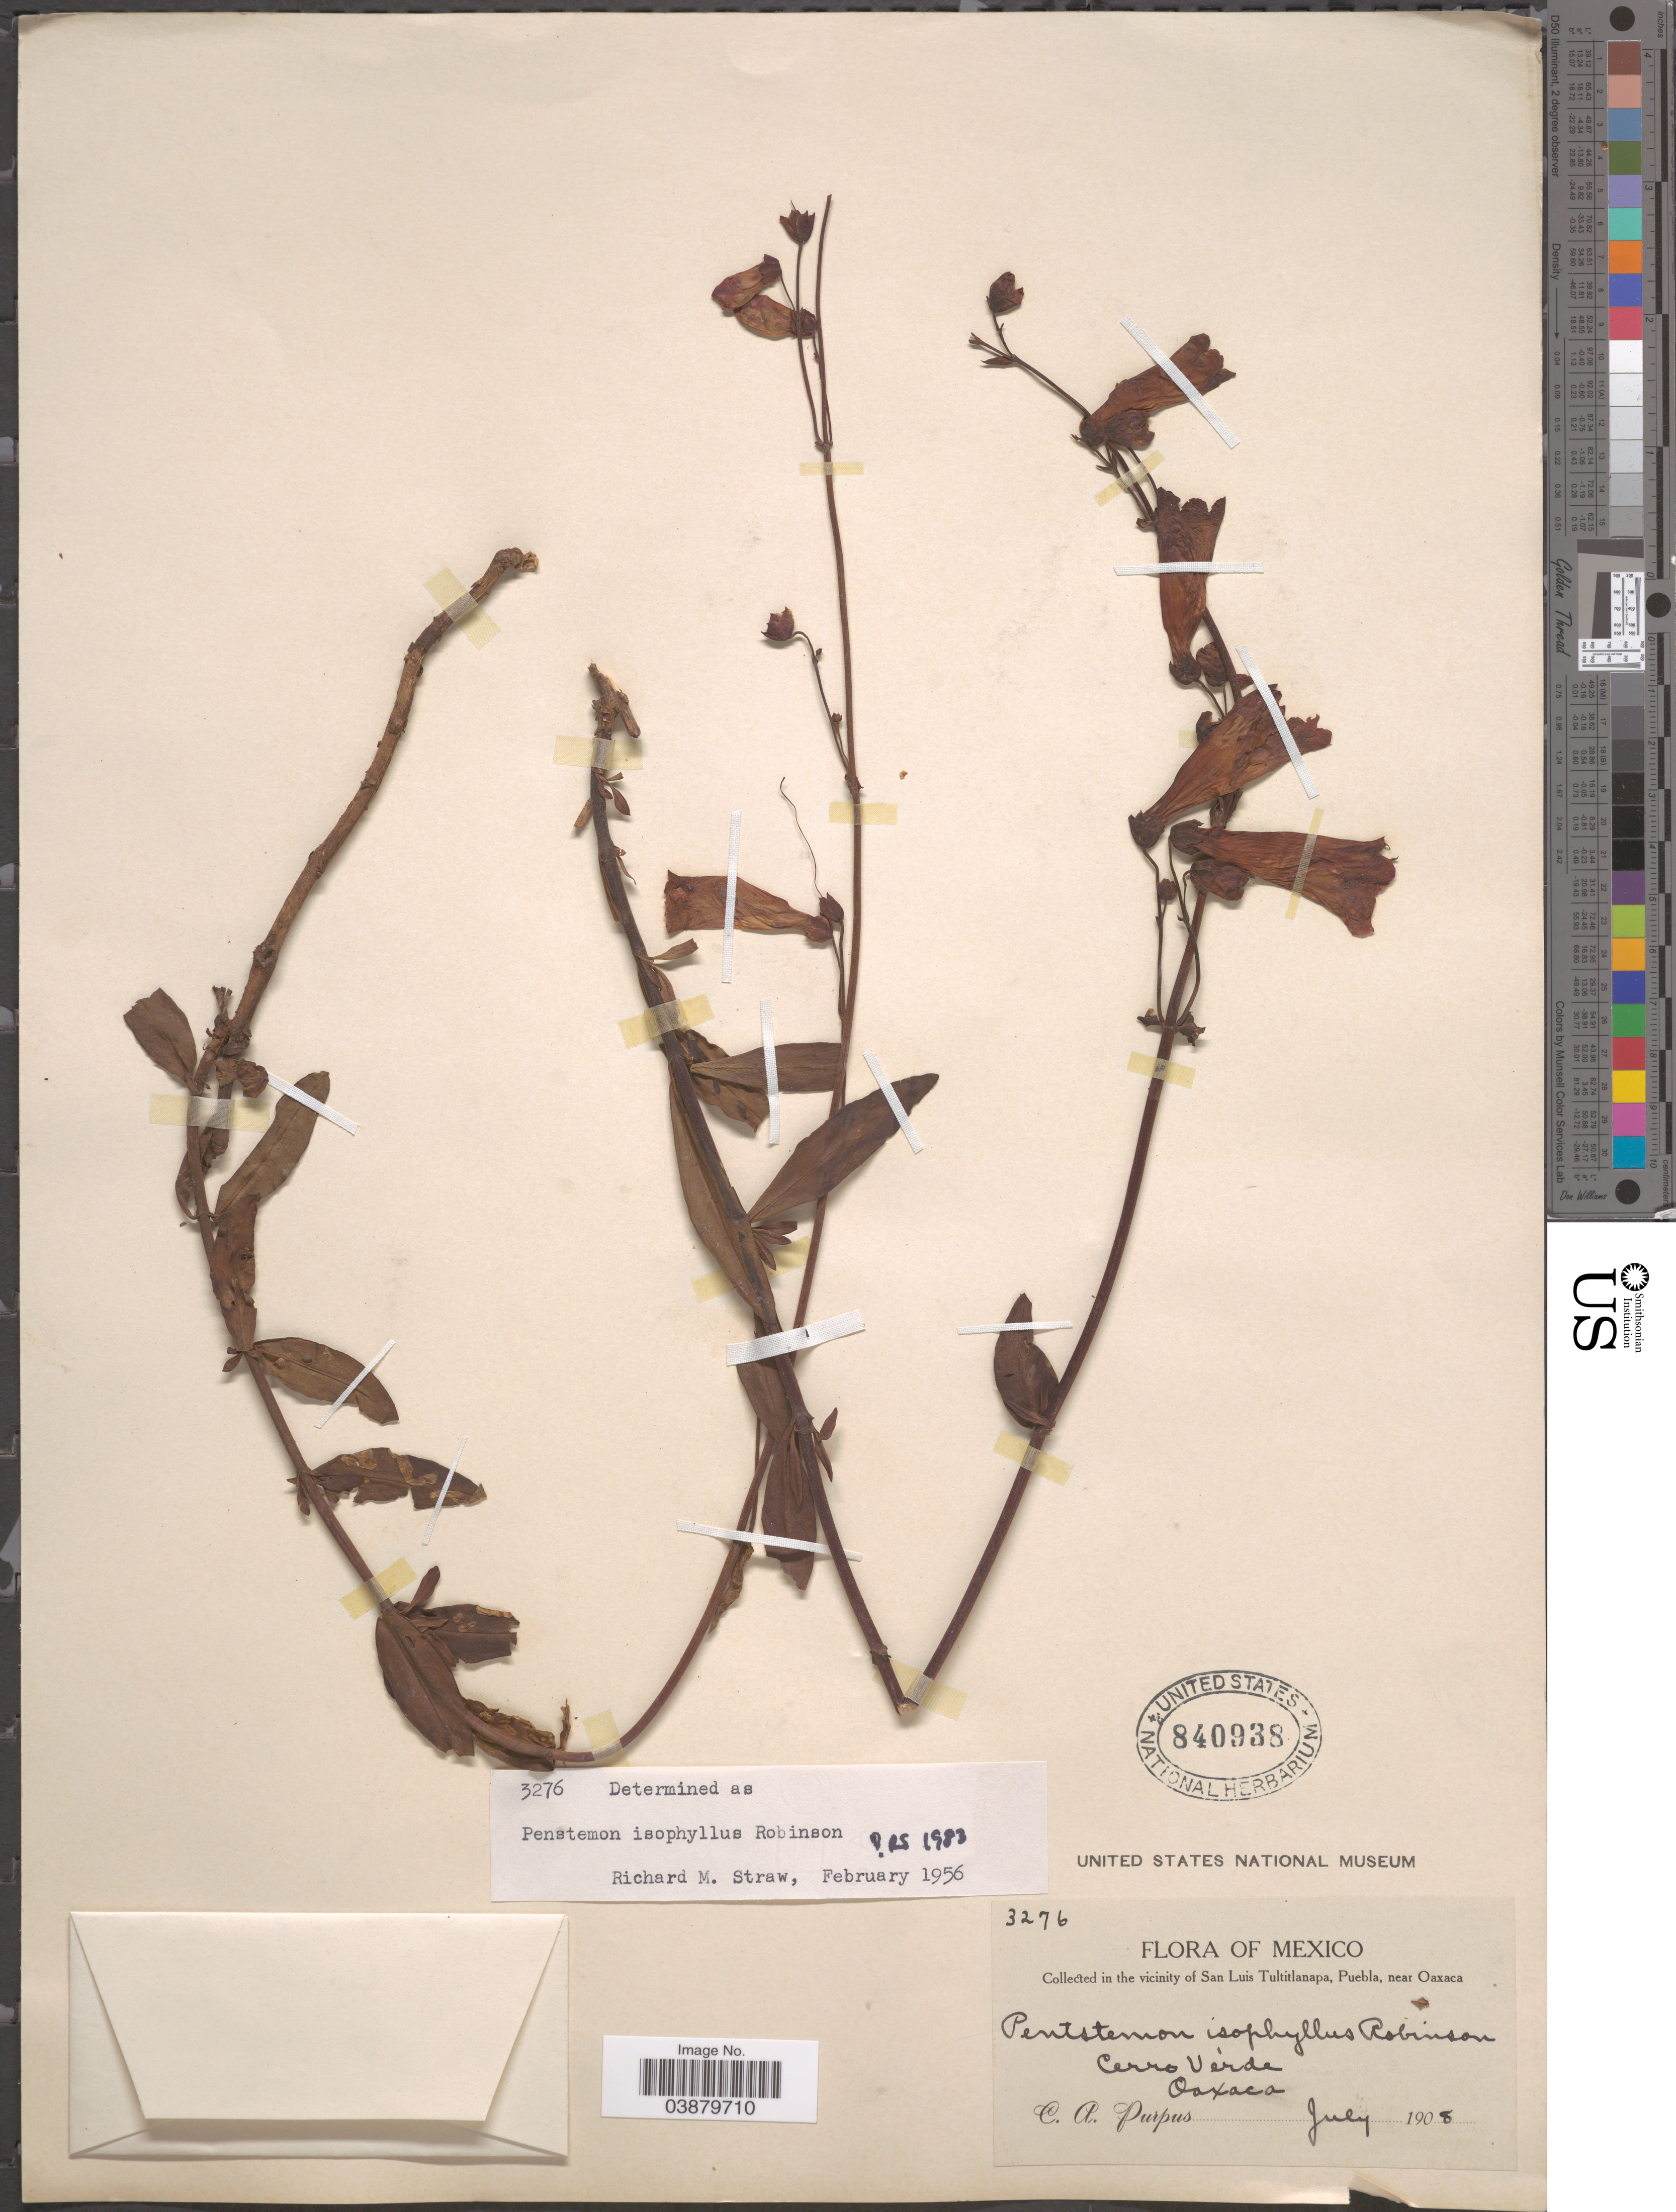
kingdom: Plantae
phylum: Tracheophyta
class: Magnoliopsida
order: Lamiales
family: Plantaginaceae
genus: Penstemon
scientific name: Penstemon isophyllus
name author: B.L. Rob.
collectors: C. A. Purpus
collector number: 3276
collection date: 1908-07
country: Mexico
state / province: Oaxaca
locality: In the vicinity of San Luis Tultitlanapa, Puebla, near Oaxaca. Cerro Vèrde.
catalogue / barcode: US 840938